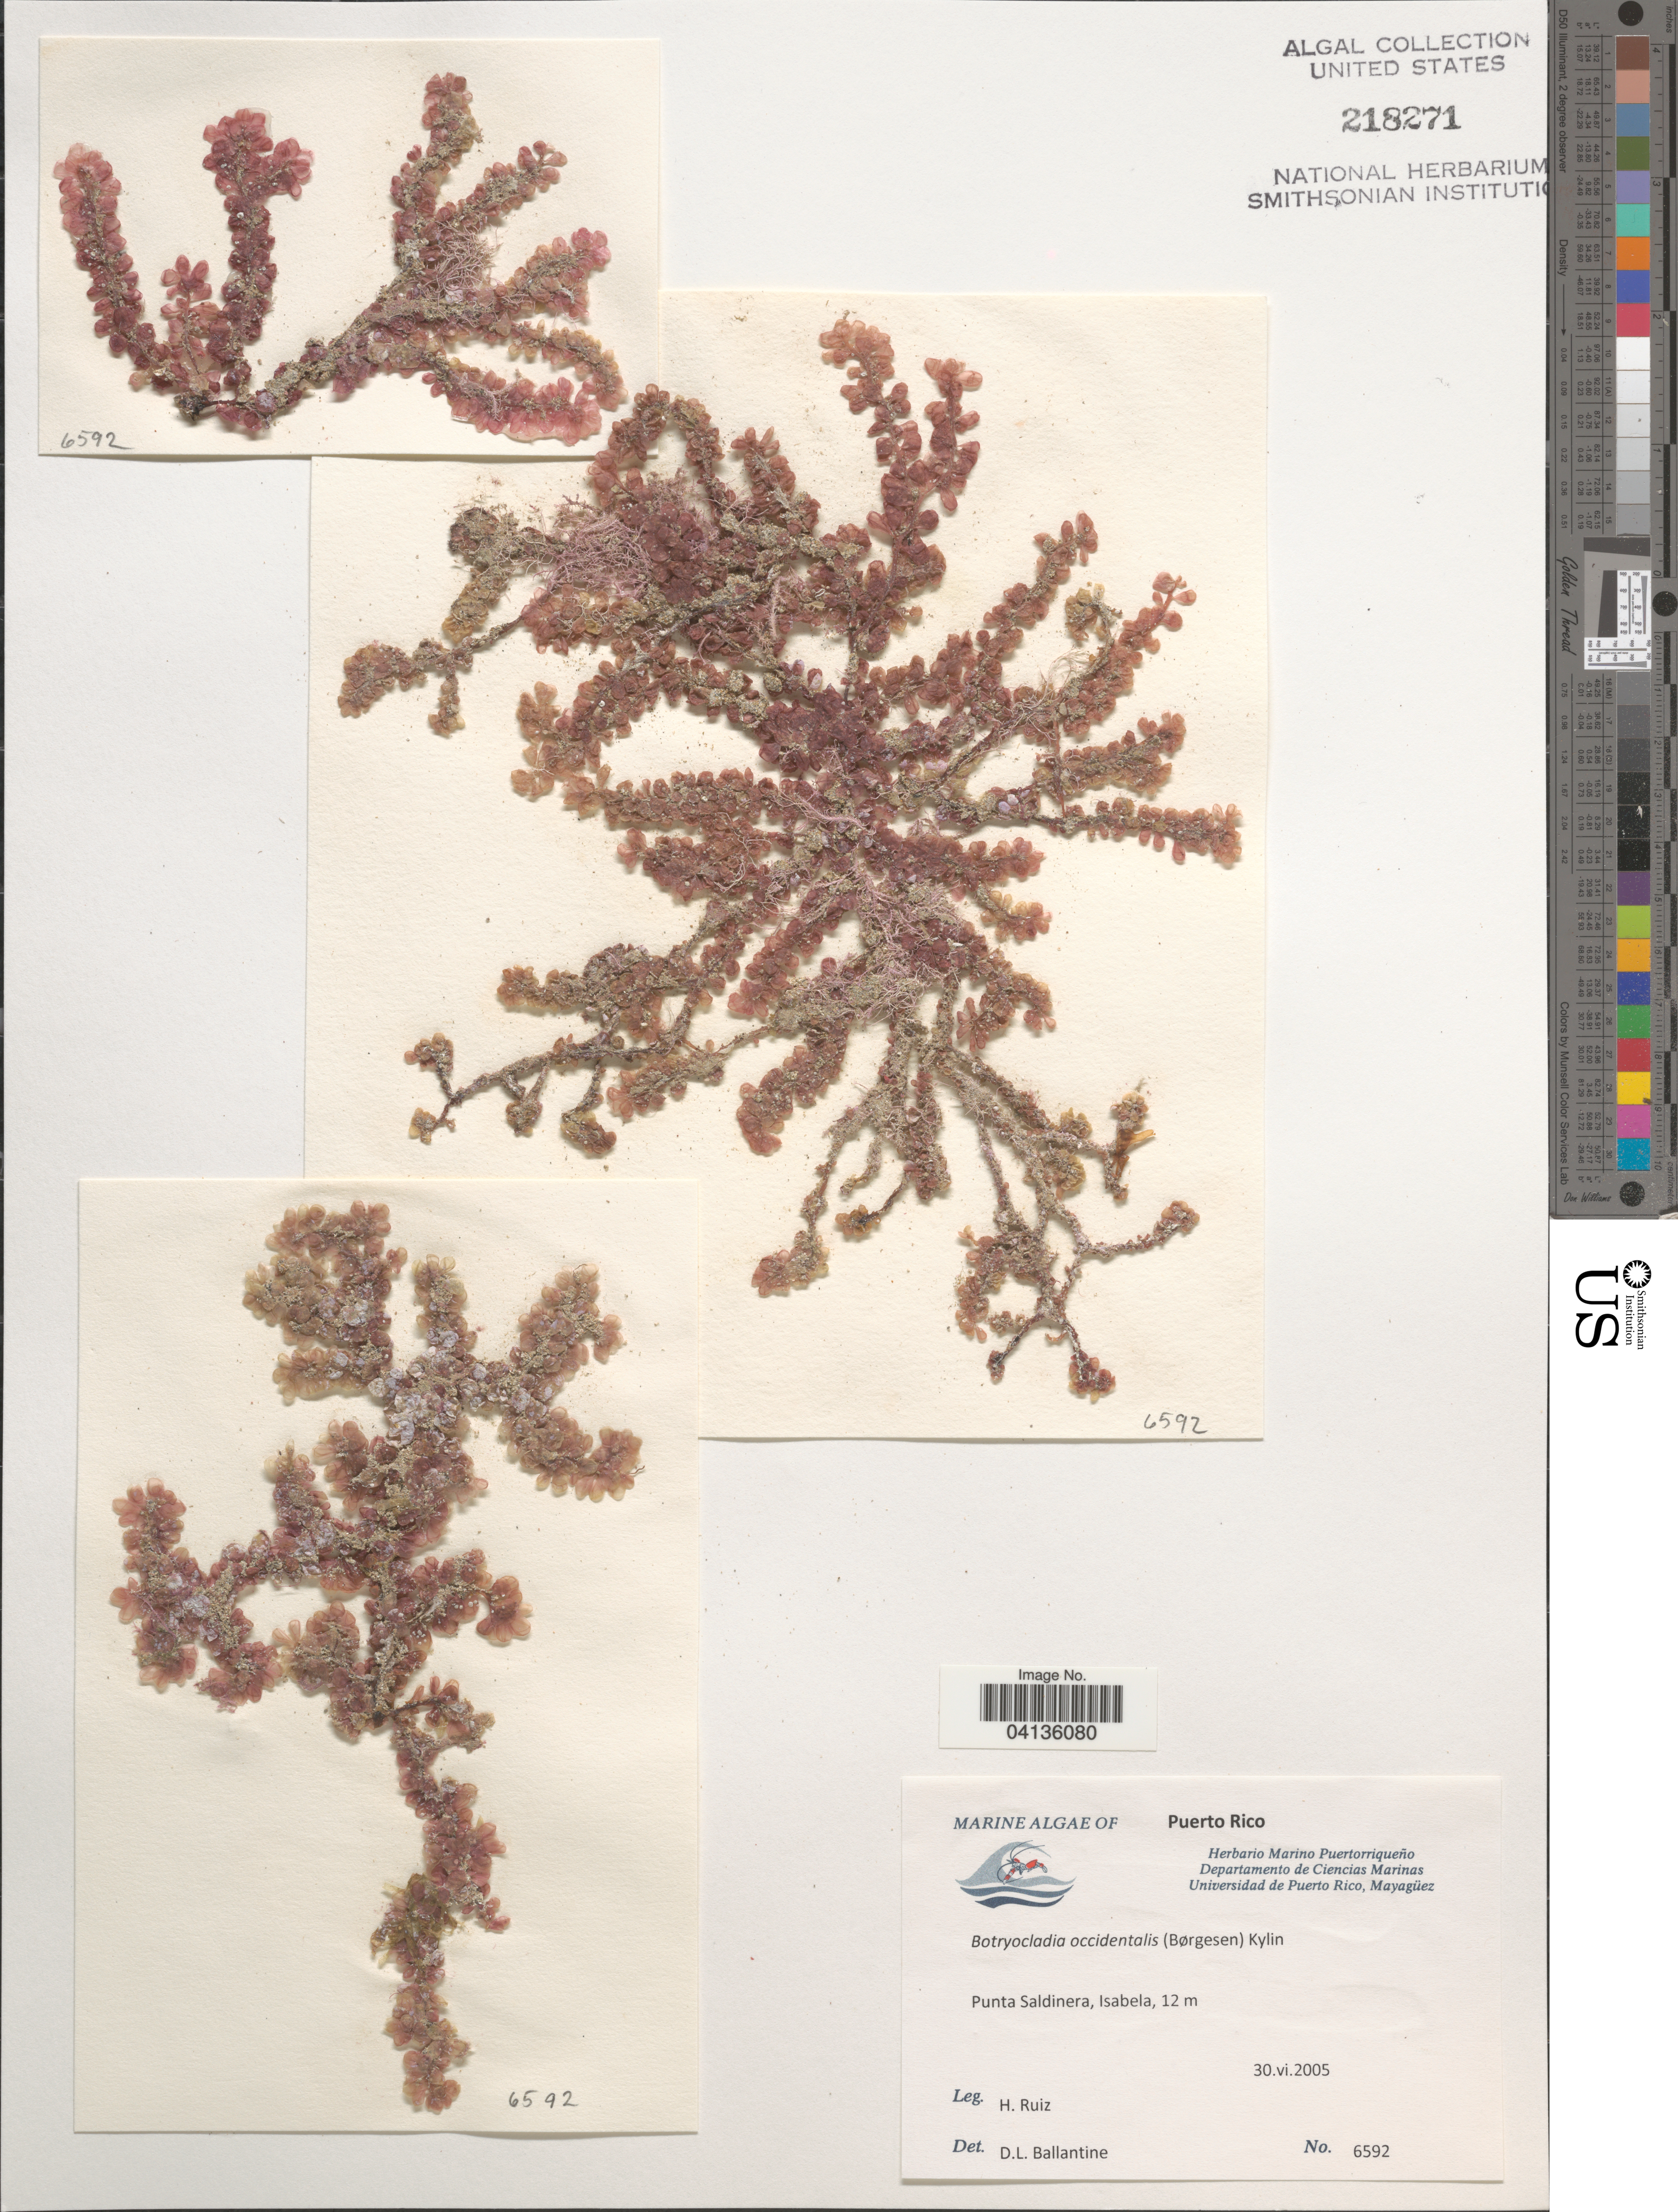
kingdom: Plantae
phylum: Rhodophyta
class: Florideophyceae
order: Rhodymeniales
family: Rhodymeniaceae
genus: Botryocladia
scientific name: Botryocladia occidentalis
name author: (Børgesen) Kylin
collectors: H. Ruiz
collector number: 6592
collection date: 2005-06-30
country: Puerto Rico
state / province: Isabela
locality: Punta Saldinera.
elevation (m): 12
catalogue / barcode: US 218271